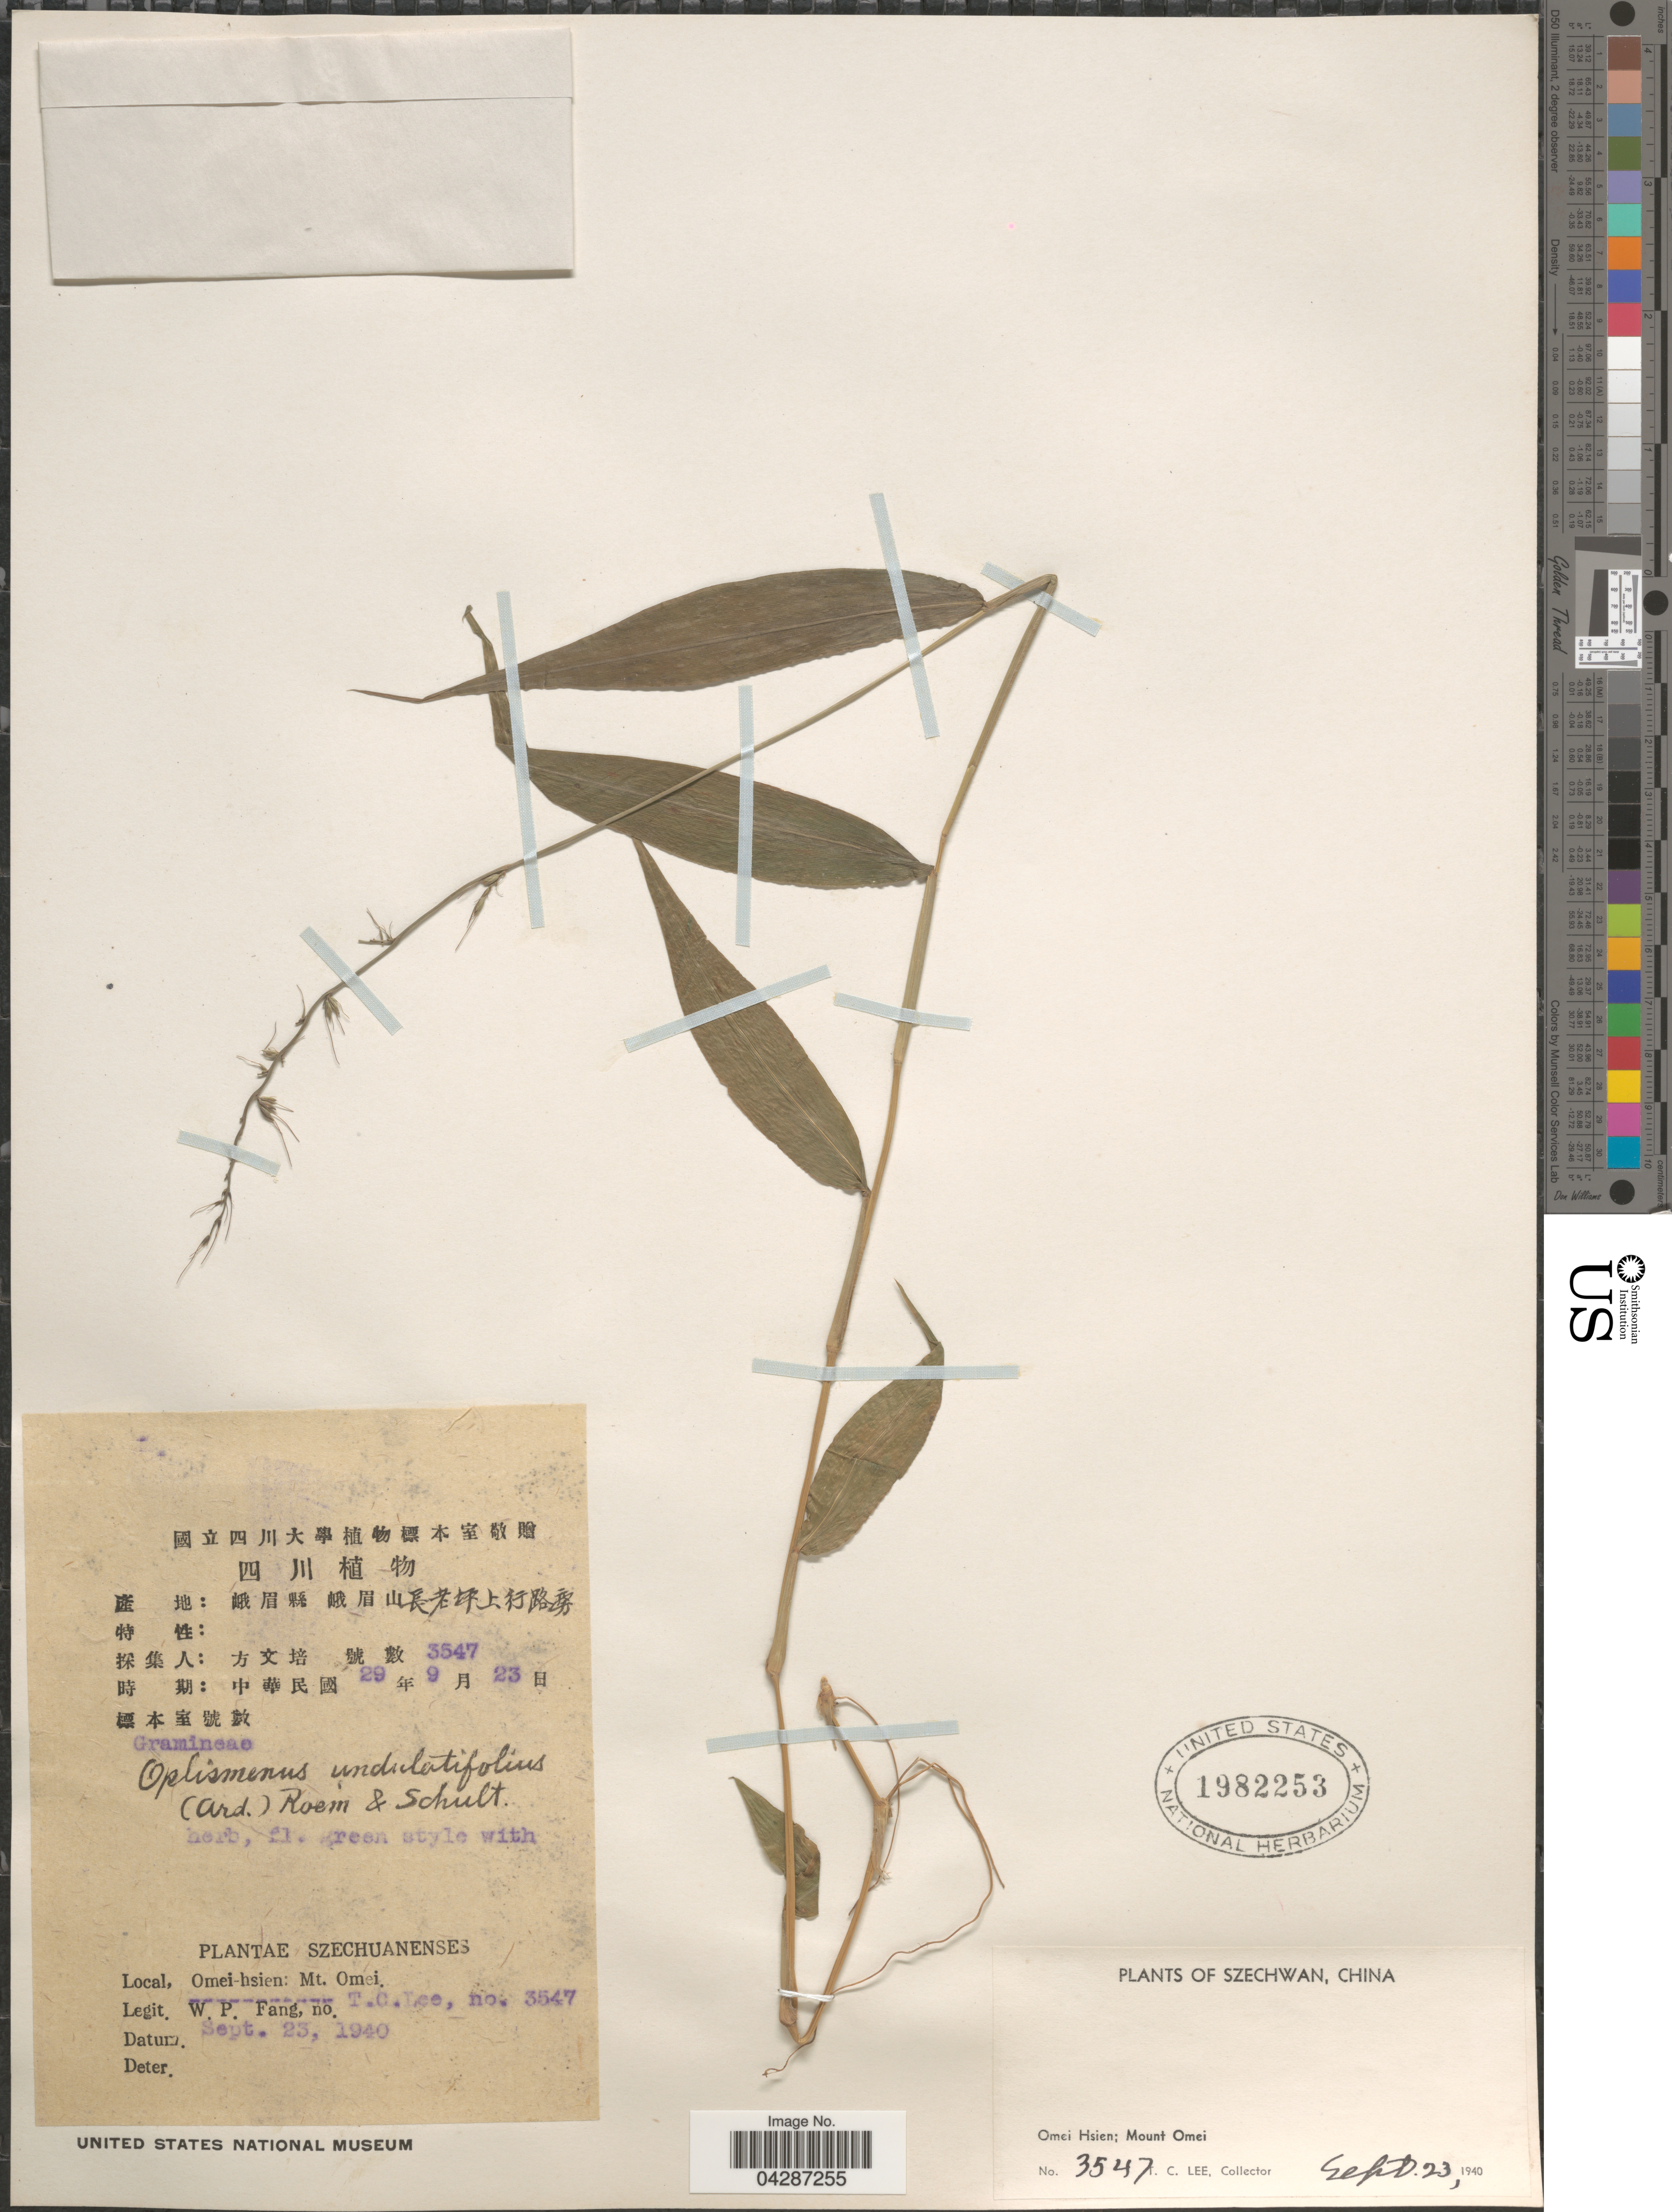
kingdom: Plantae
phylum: Tracheophyta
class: Liliopsida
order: Poales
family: Poaceae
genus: Oplismenus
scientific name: Oplismenus undulatifolius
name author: (Ard.) P. Beauv.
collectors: T. Lee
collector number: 3547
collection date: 1940-09-23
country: China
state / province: Sichuan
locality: Szechwan. Omei Hsien; Mount Omei.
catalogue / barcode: US 1982253